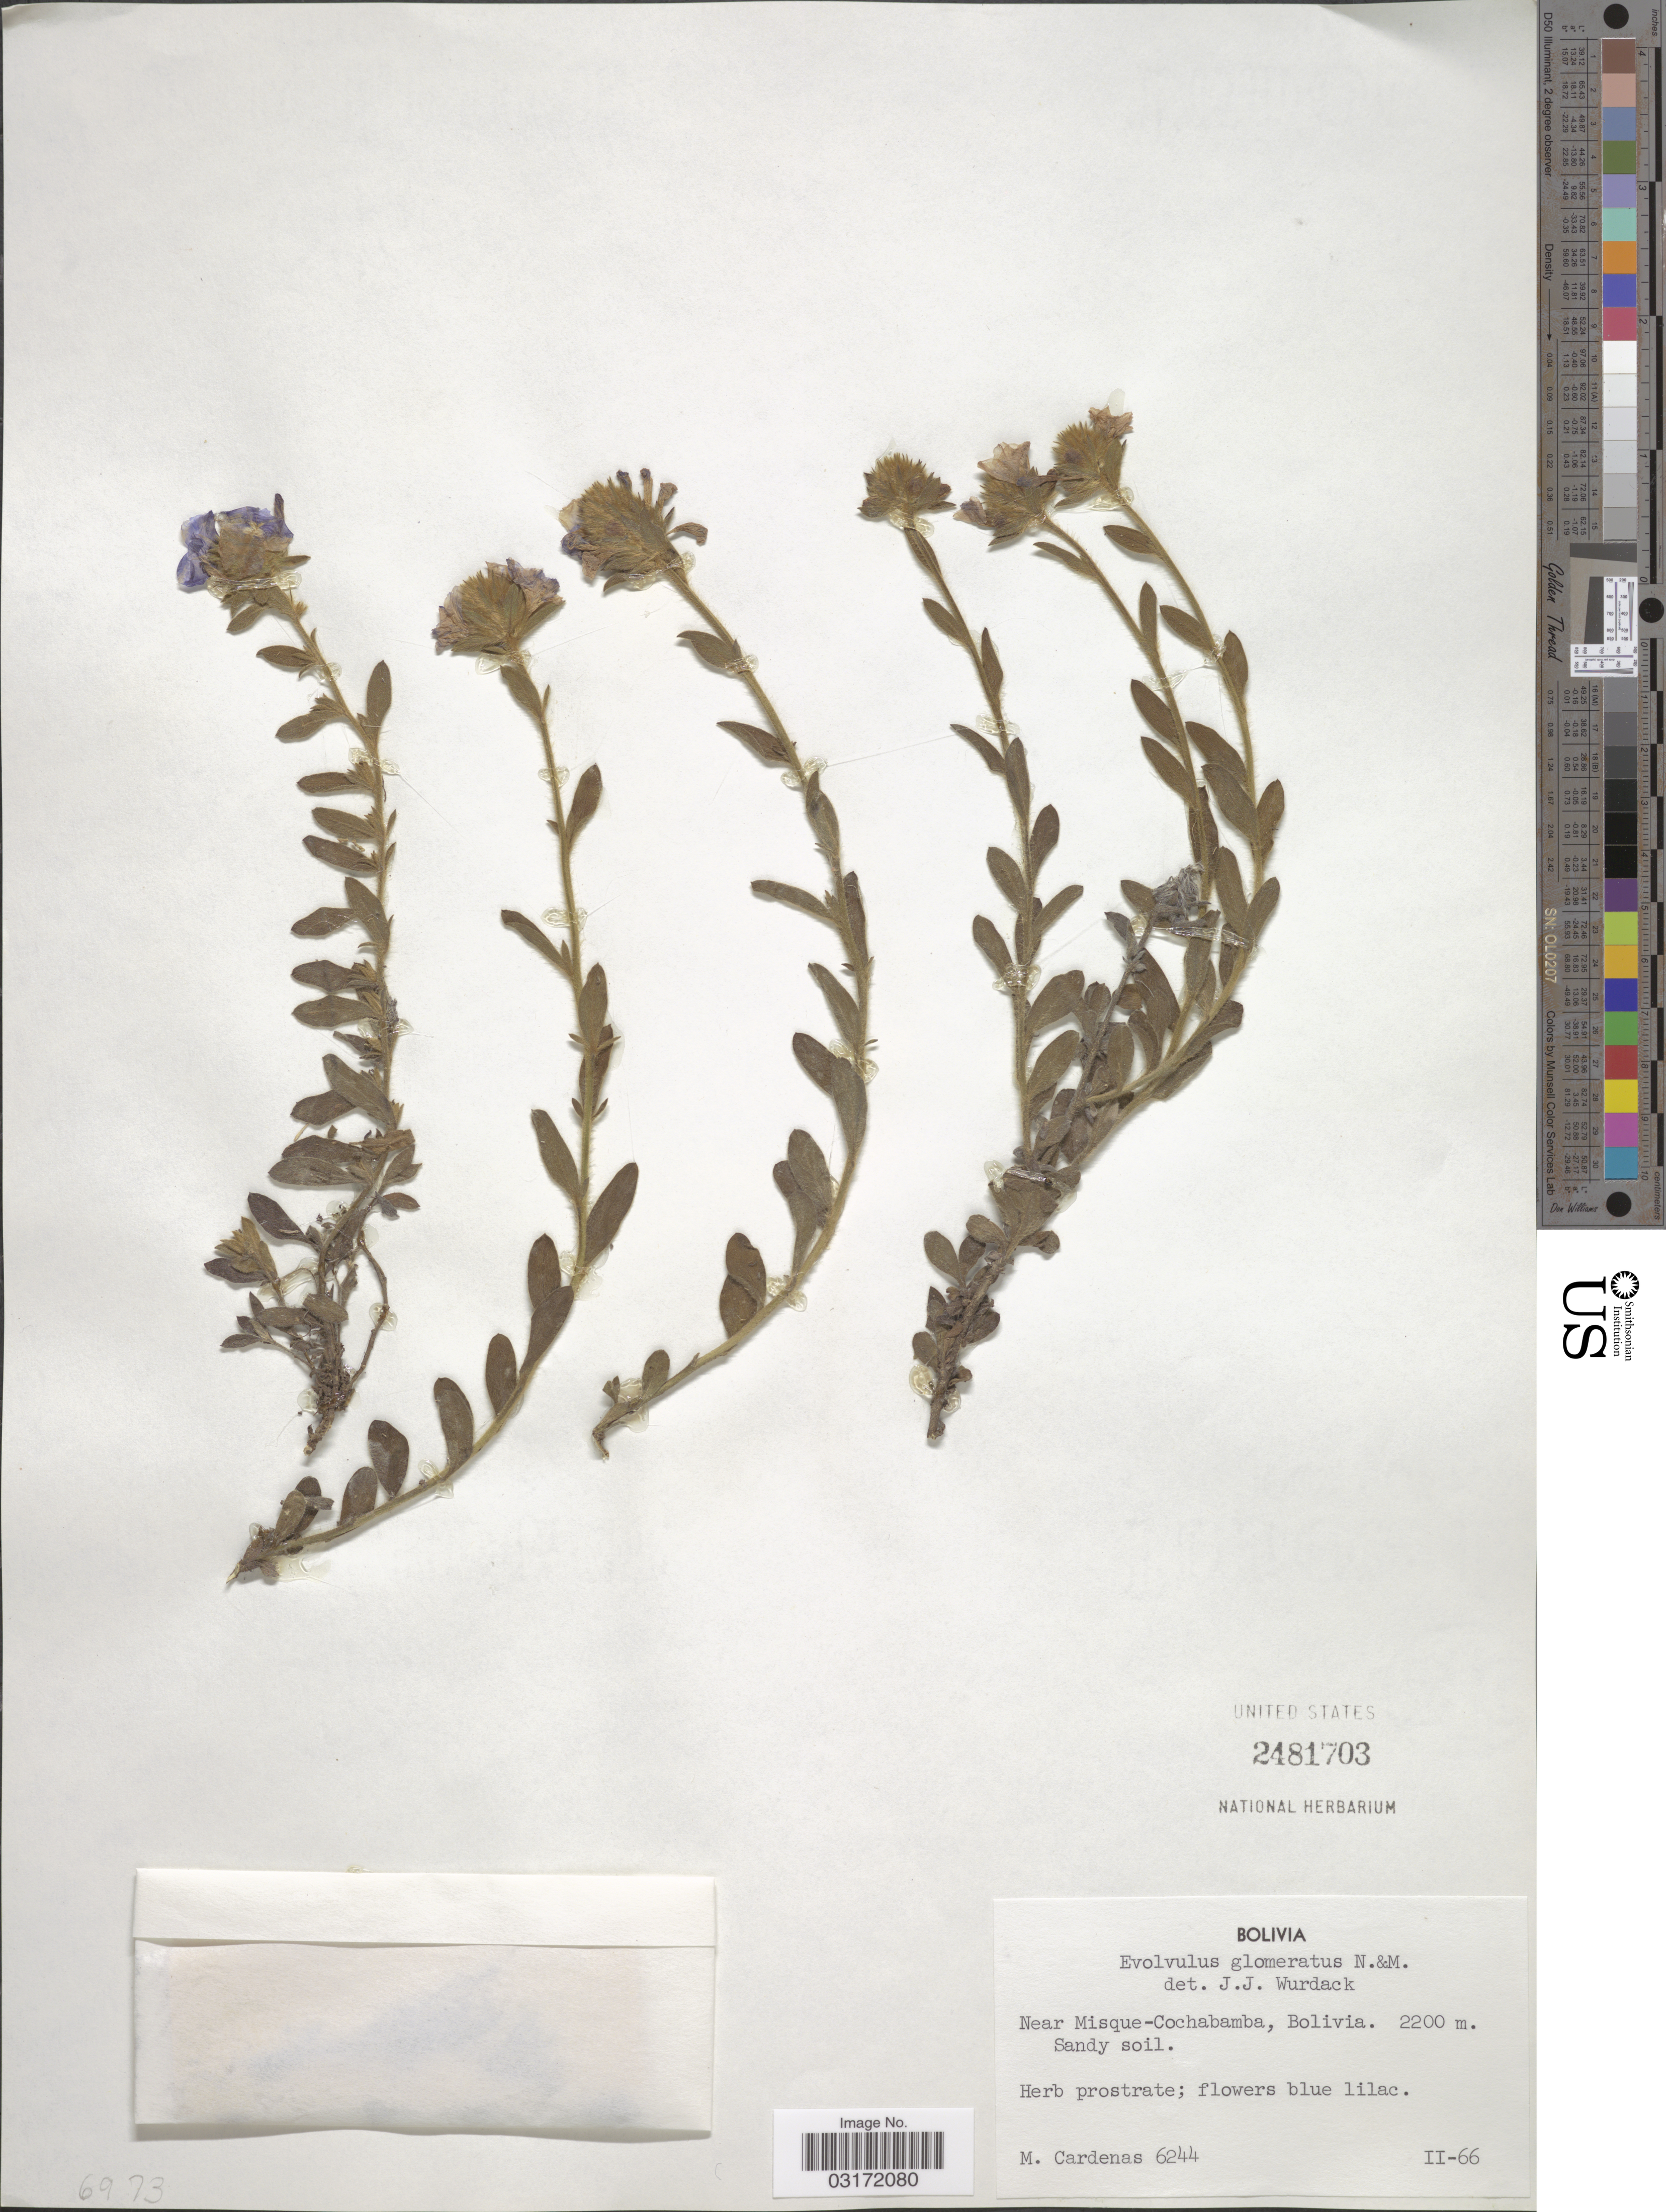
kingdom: Plantae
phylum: Tracheophyta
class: Magnoliopsida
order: Solanales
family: Convolvulaceae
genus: Evolvulus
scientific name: Evolvulus glomeratus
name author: Nees & Mart.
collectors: M. Cárdenas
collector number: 6244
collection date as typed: Transcribed d/m/y: /2/66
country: Bolivia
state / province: Cochabamba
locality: Near Misque-Cochabamba, Bolivia.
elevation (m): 2200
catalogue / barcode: US 2481703